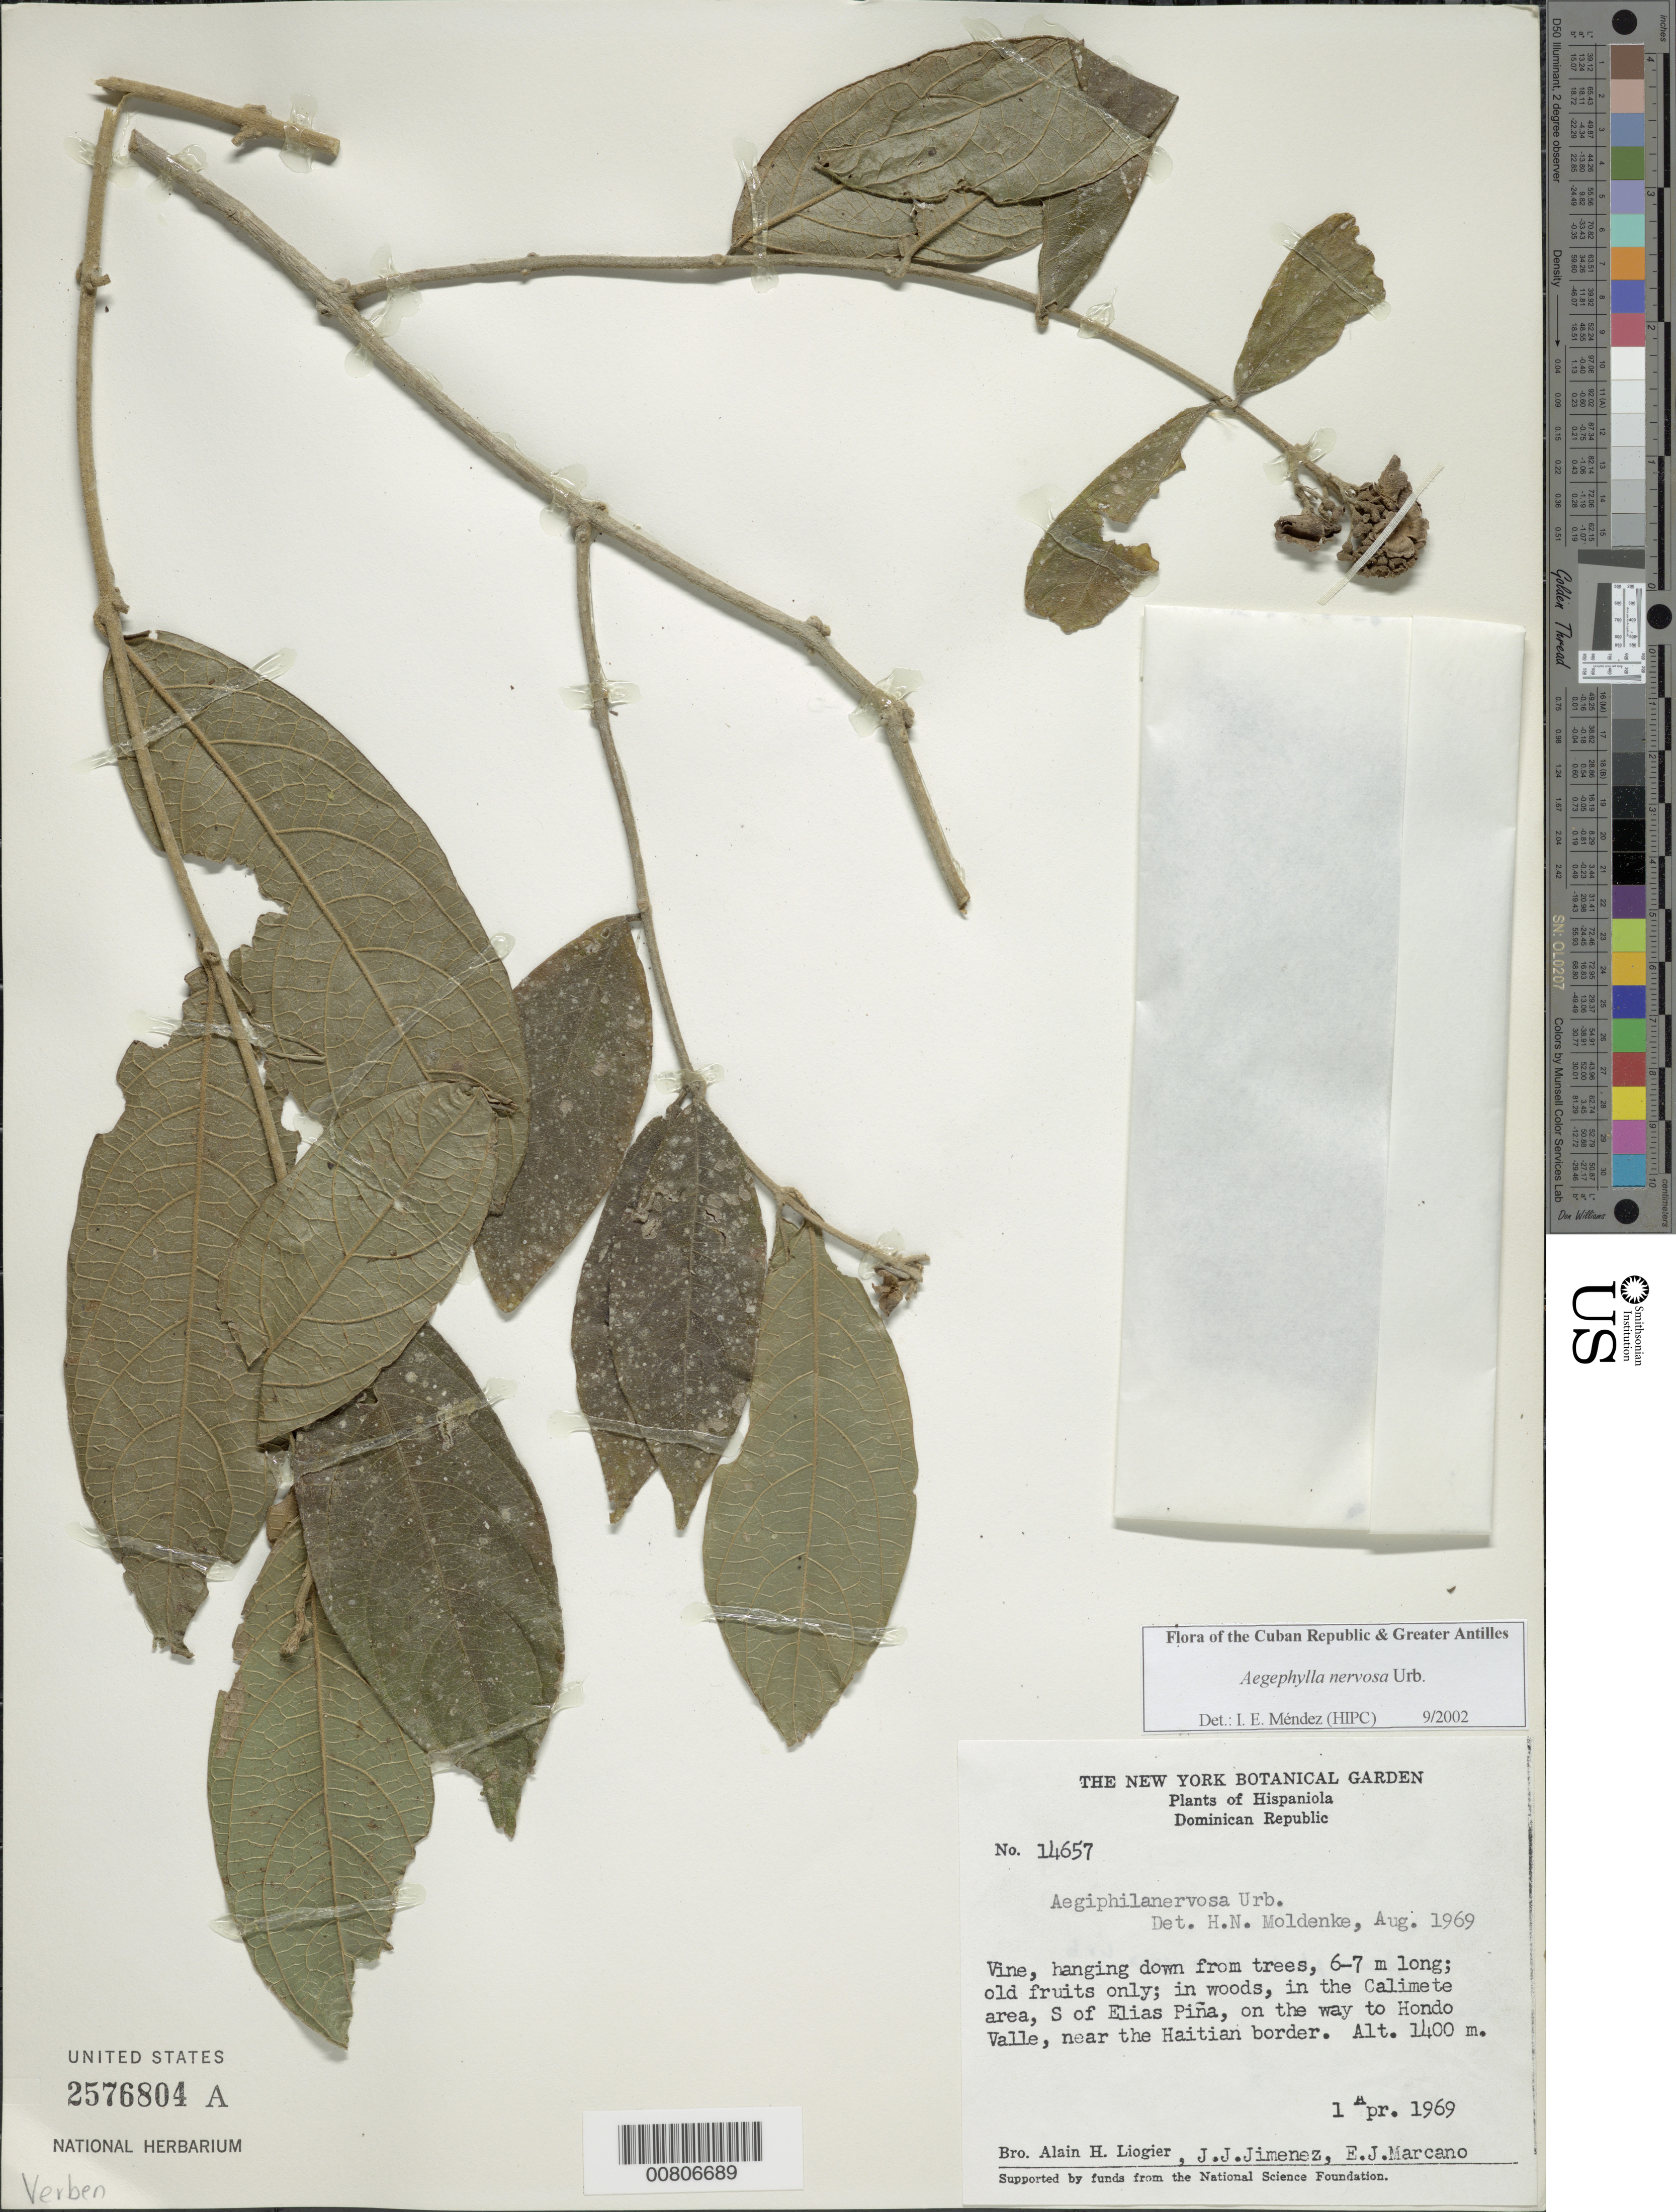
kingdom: Plantae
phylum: Tracheophyta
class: Magnoliopsida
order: Lamiales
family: Lamiaceae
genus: Aegiphila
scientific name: Aegiphila nervosa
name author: Urb.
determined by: Méndez, Isidro E., (HIPC)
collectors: A. H. Liogier, J. J. Jiménez Almonte & E. J. Marcano F.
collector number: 14657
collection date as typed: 01 Apr 1969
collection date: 1969-04-01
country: Dominican Republic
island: Hispaniola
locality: Calimete area, S of Elias Piña, on way to Hondo Valle, near Haitian border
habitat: Woods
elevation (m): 1400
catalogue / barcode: US 2576804A